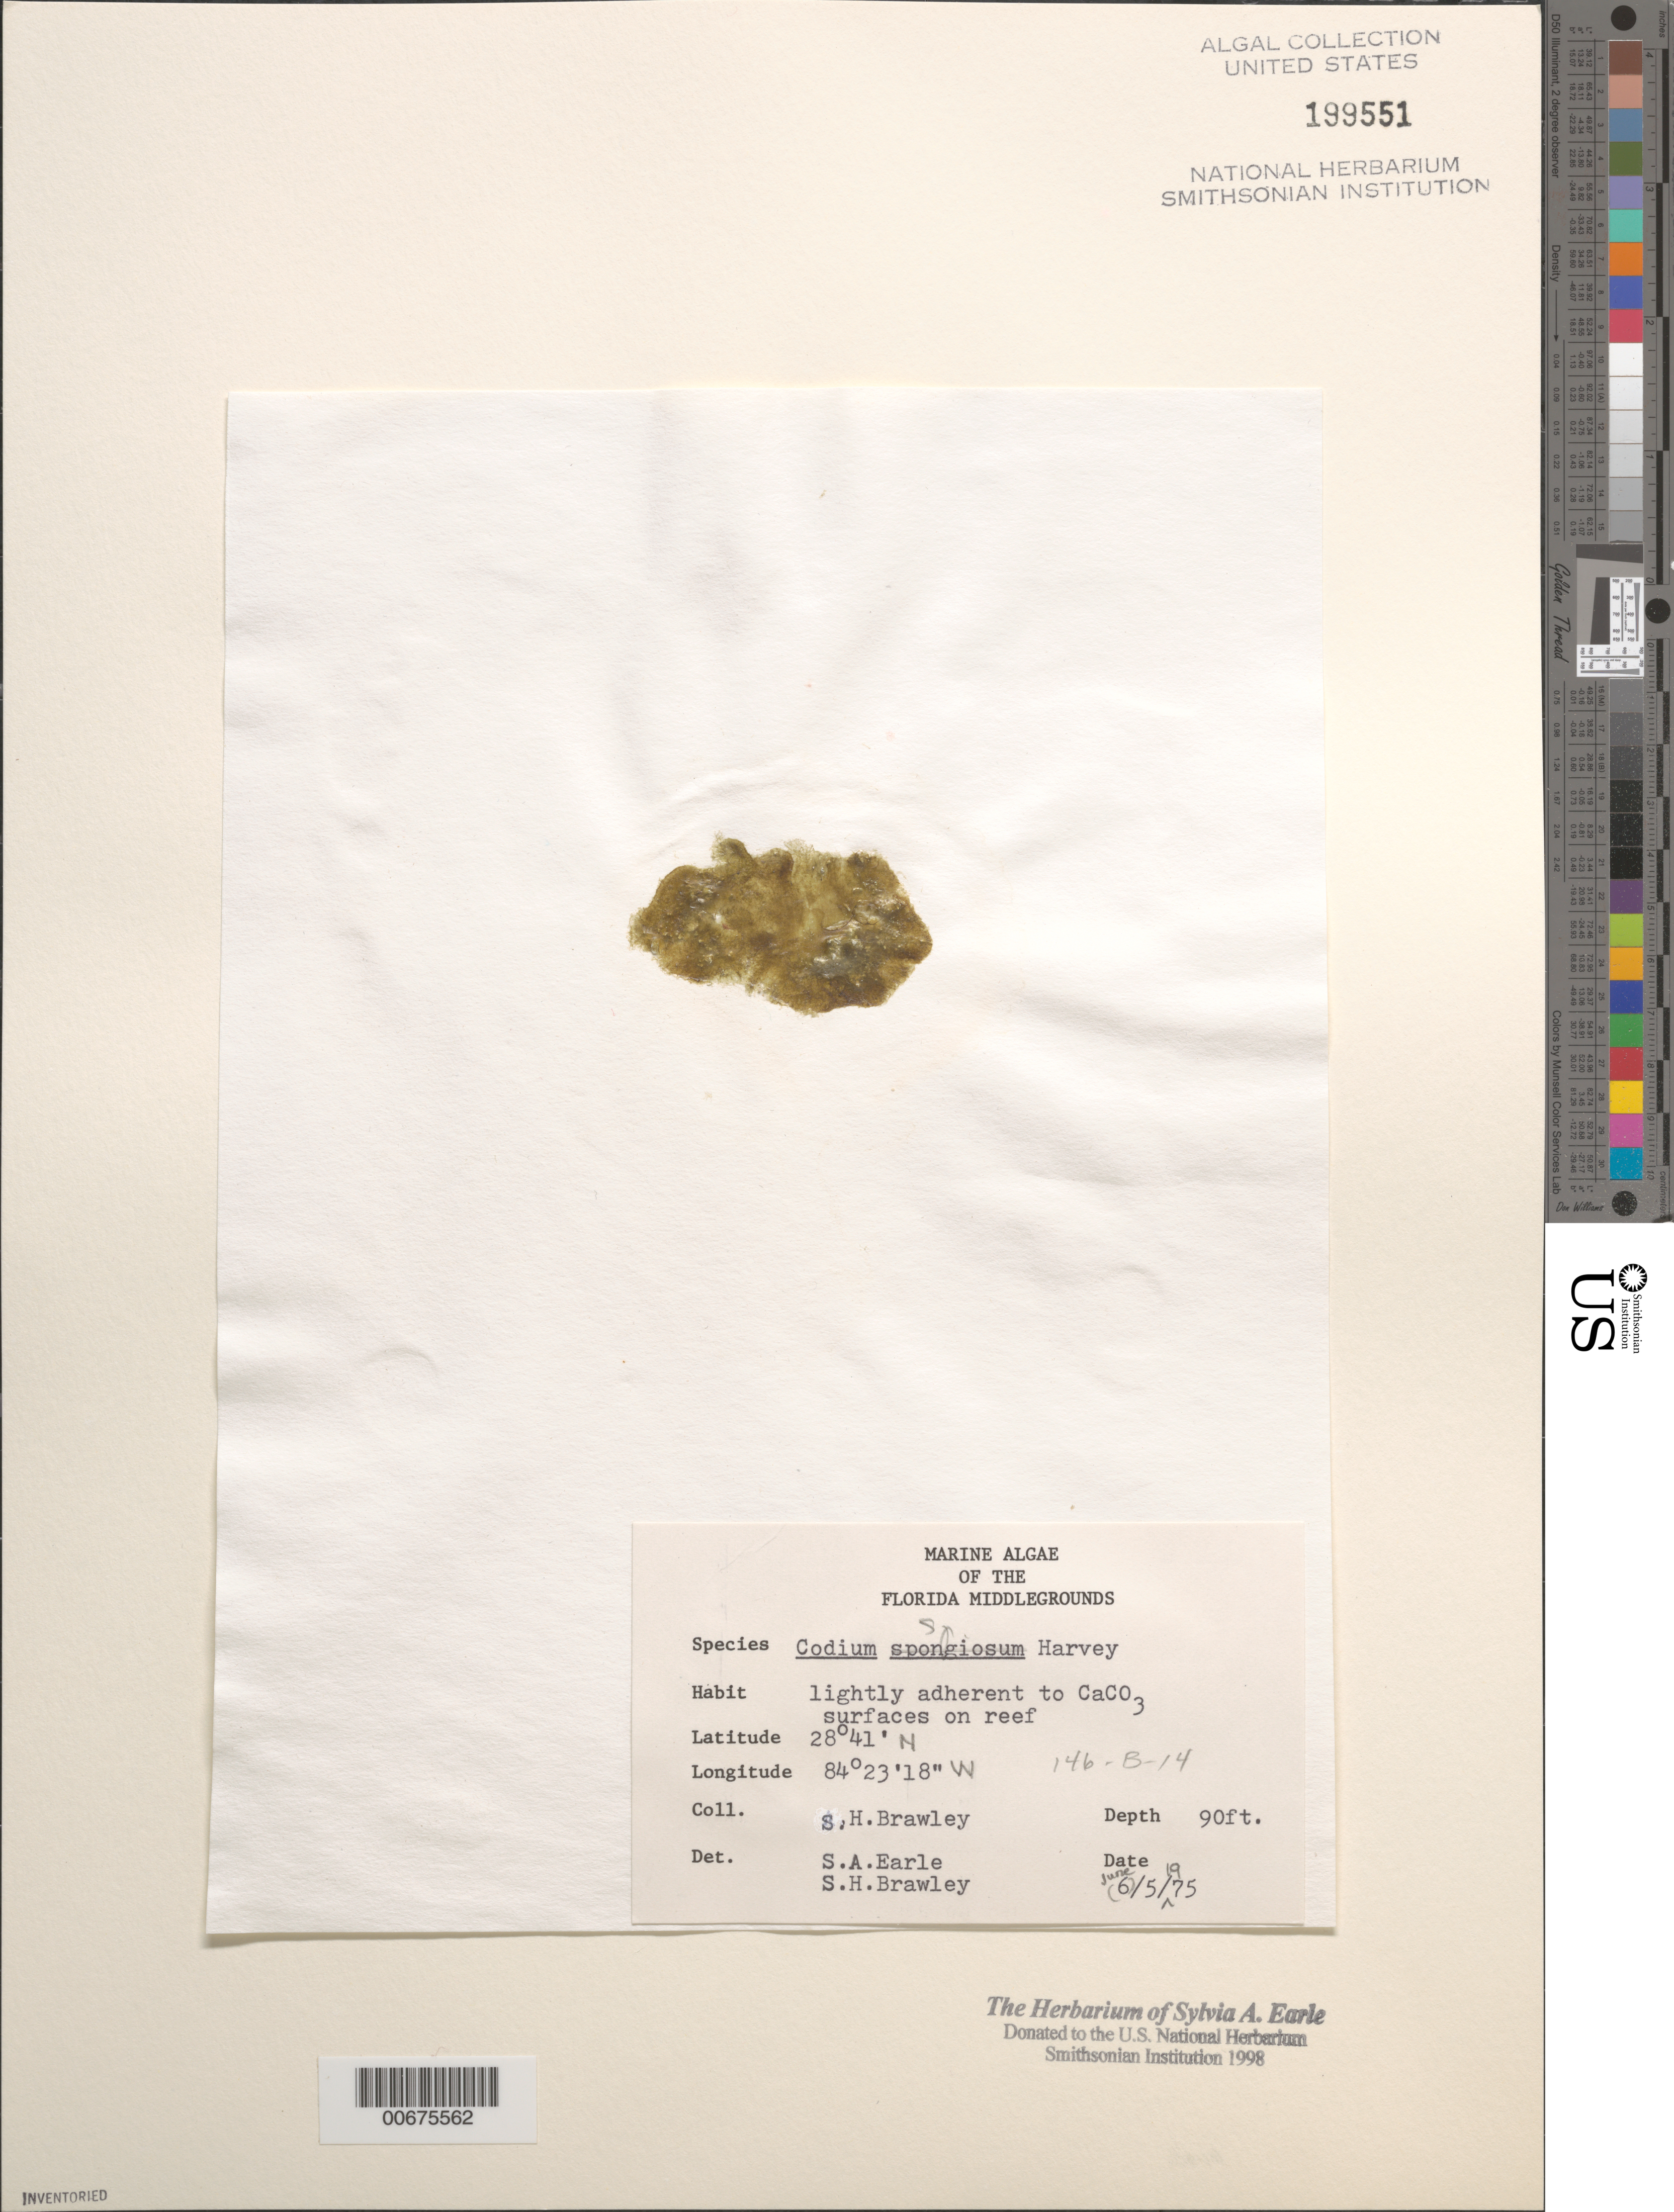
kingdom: Plantae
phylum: Chlorophyta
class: Ulvophyceae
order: Bryopsidales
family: Codiaceae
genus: Codium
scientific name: Codium sp.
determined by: Earle, S. A.; Brawley, S. H.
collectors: S. Brawley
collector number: Station 146-b-14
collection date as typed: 05 Jun 1975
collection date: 1975-06-05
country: United States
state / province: Florida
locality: Florida Middle Grounds, Gulf of Mexico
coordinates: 28 42' N, 84 23' 18" W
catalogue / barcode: US 199551